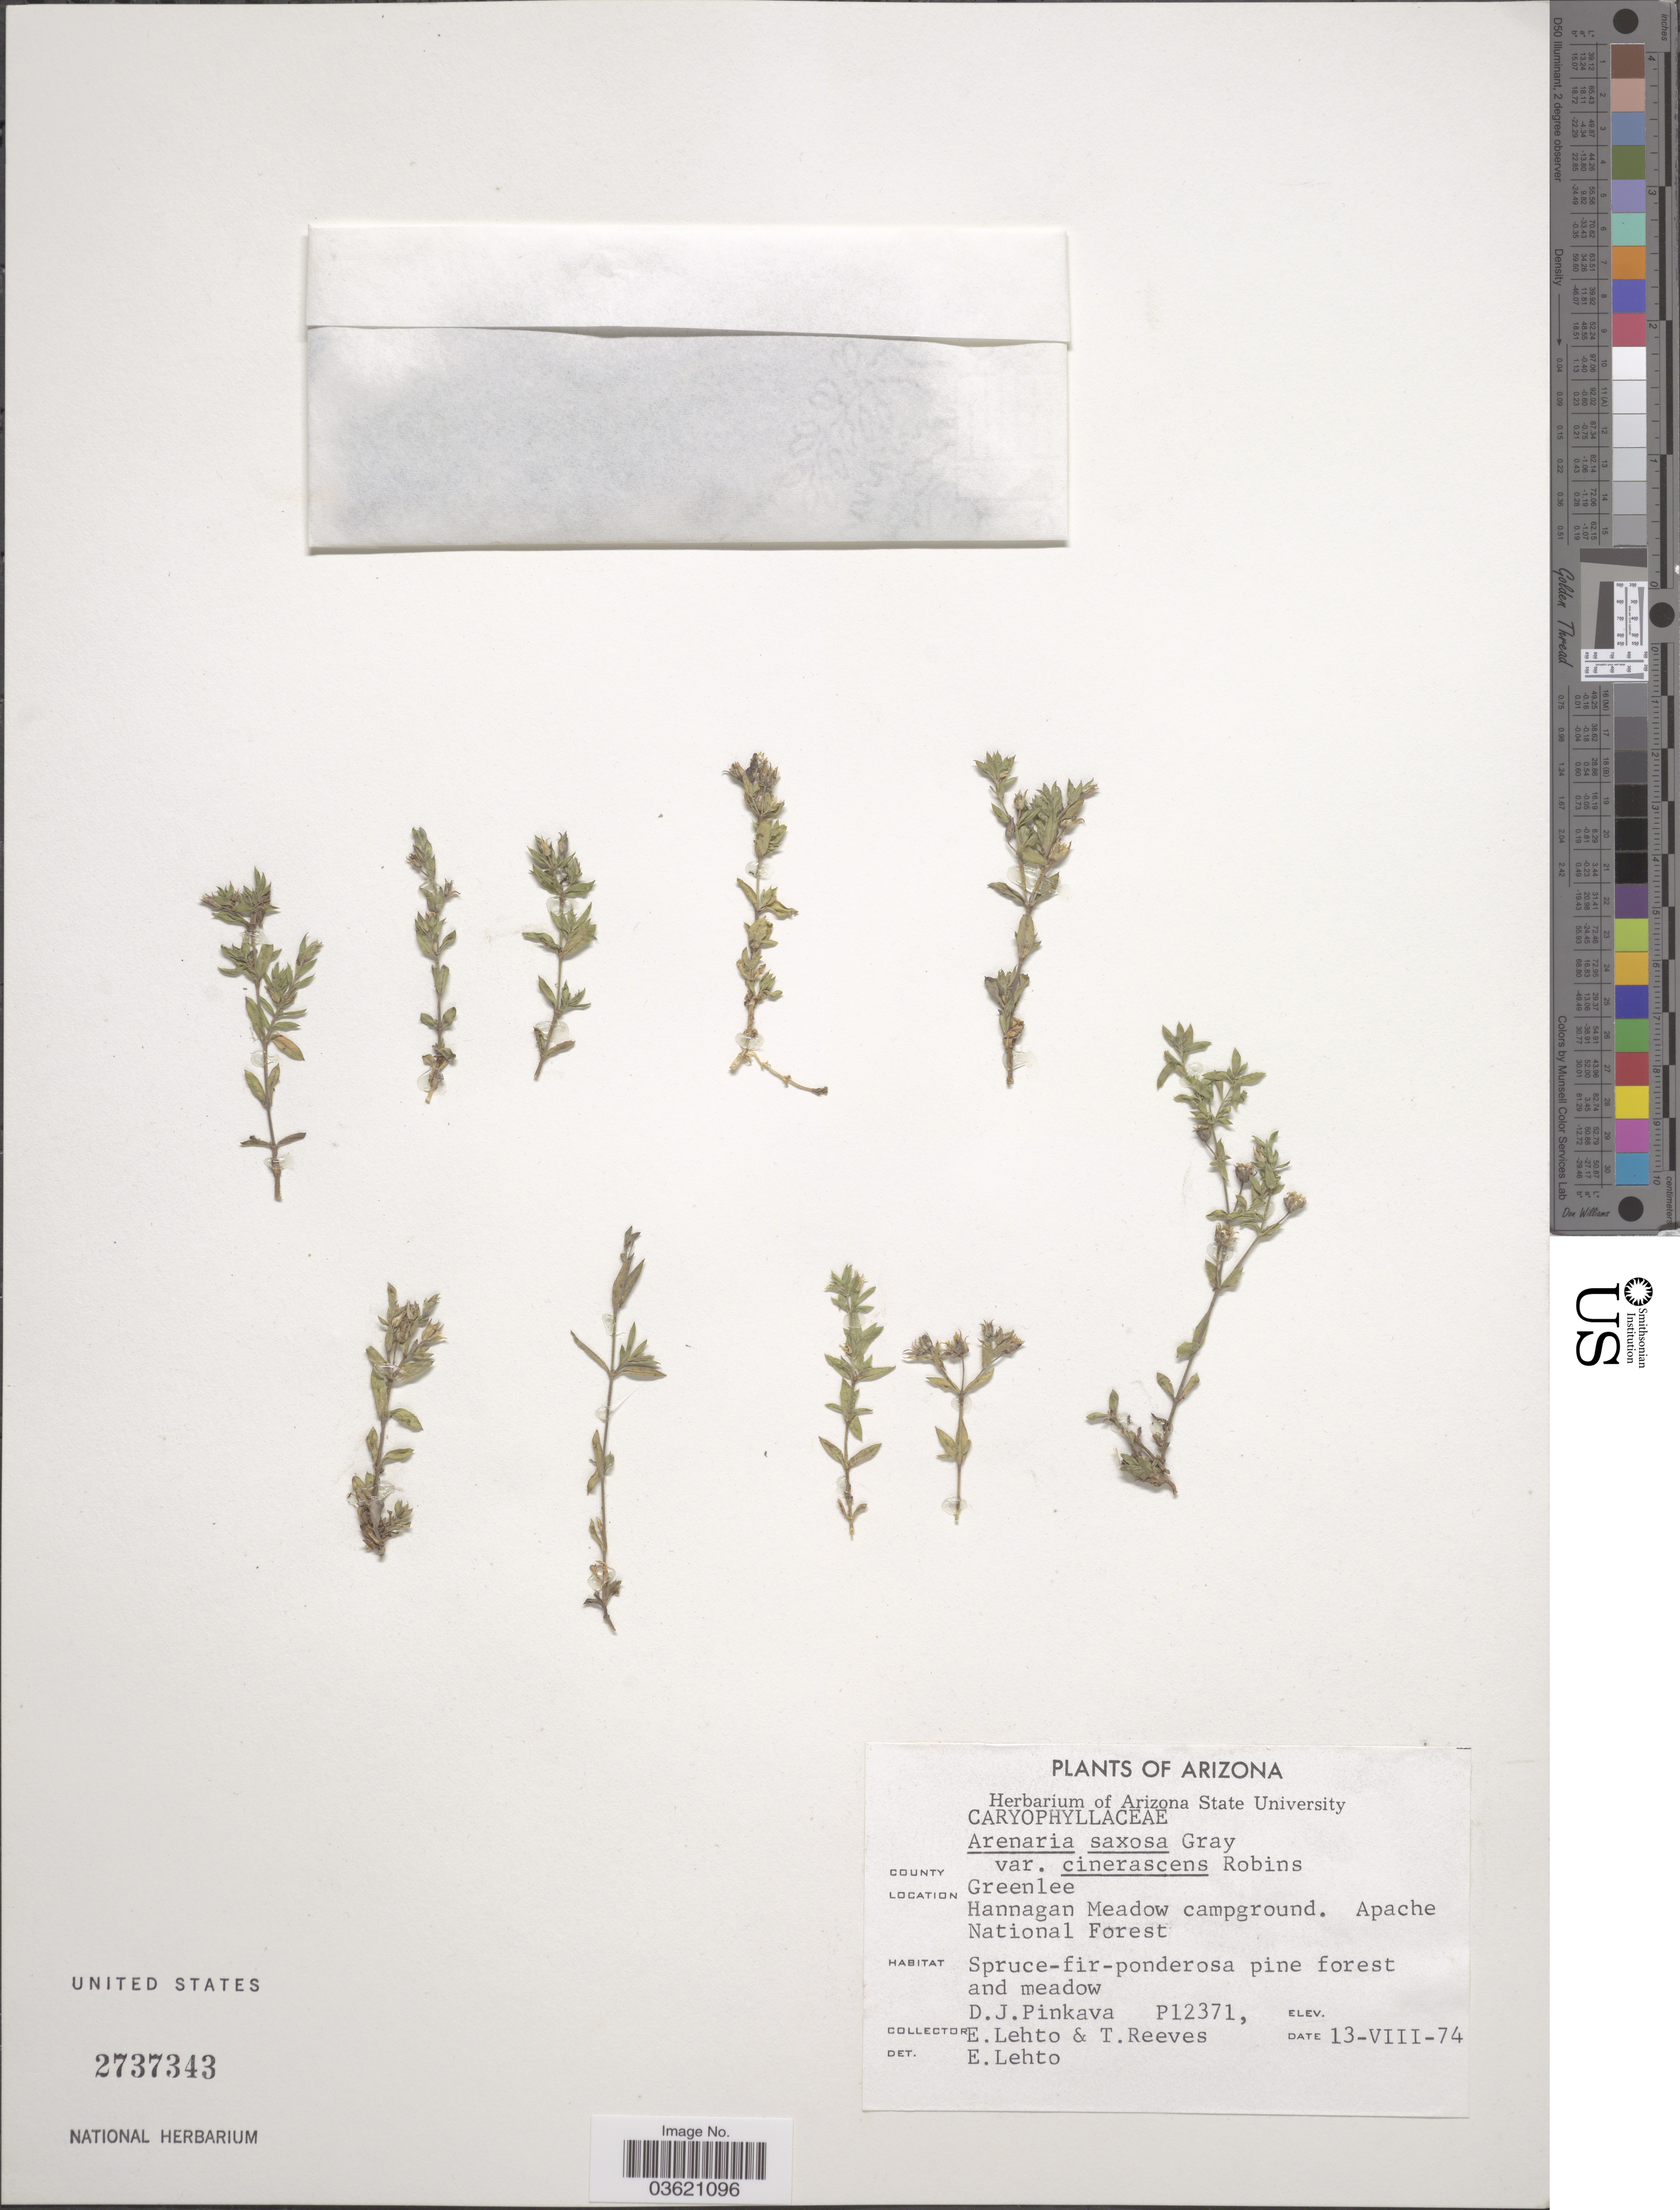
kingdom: Plantae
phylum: Tracheophyta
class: Magnoliopsida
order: Caryophyllales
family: Caryophyllaceae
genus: Arenaria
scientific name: Arenaria saxosa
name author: A. Gray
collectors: D. J. Pinkava, E. Lehto & T. Reeves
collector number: P12371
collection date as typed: Transcribed d/m/y: 13/8/74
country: United States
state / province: Arizona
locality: County Greenlee. Hannagan Meadow campground. Apache National Forest.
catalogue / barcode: US 2737343